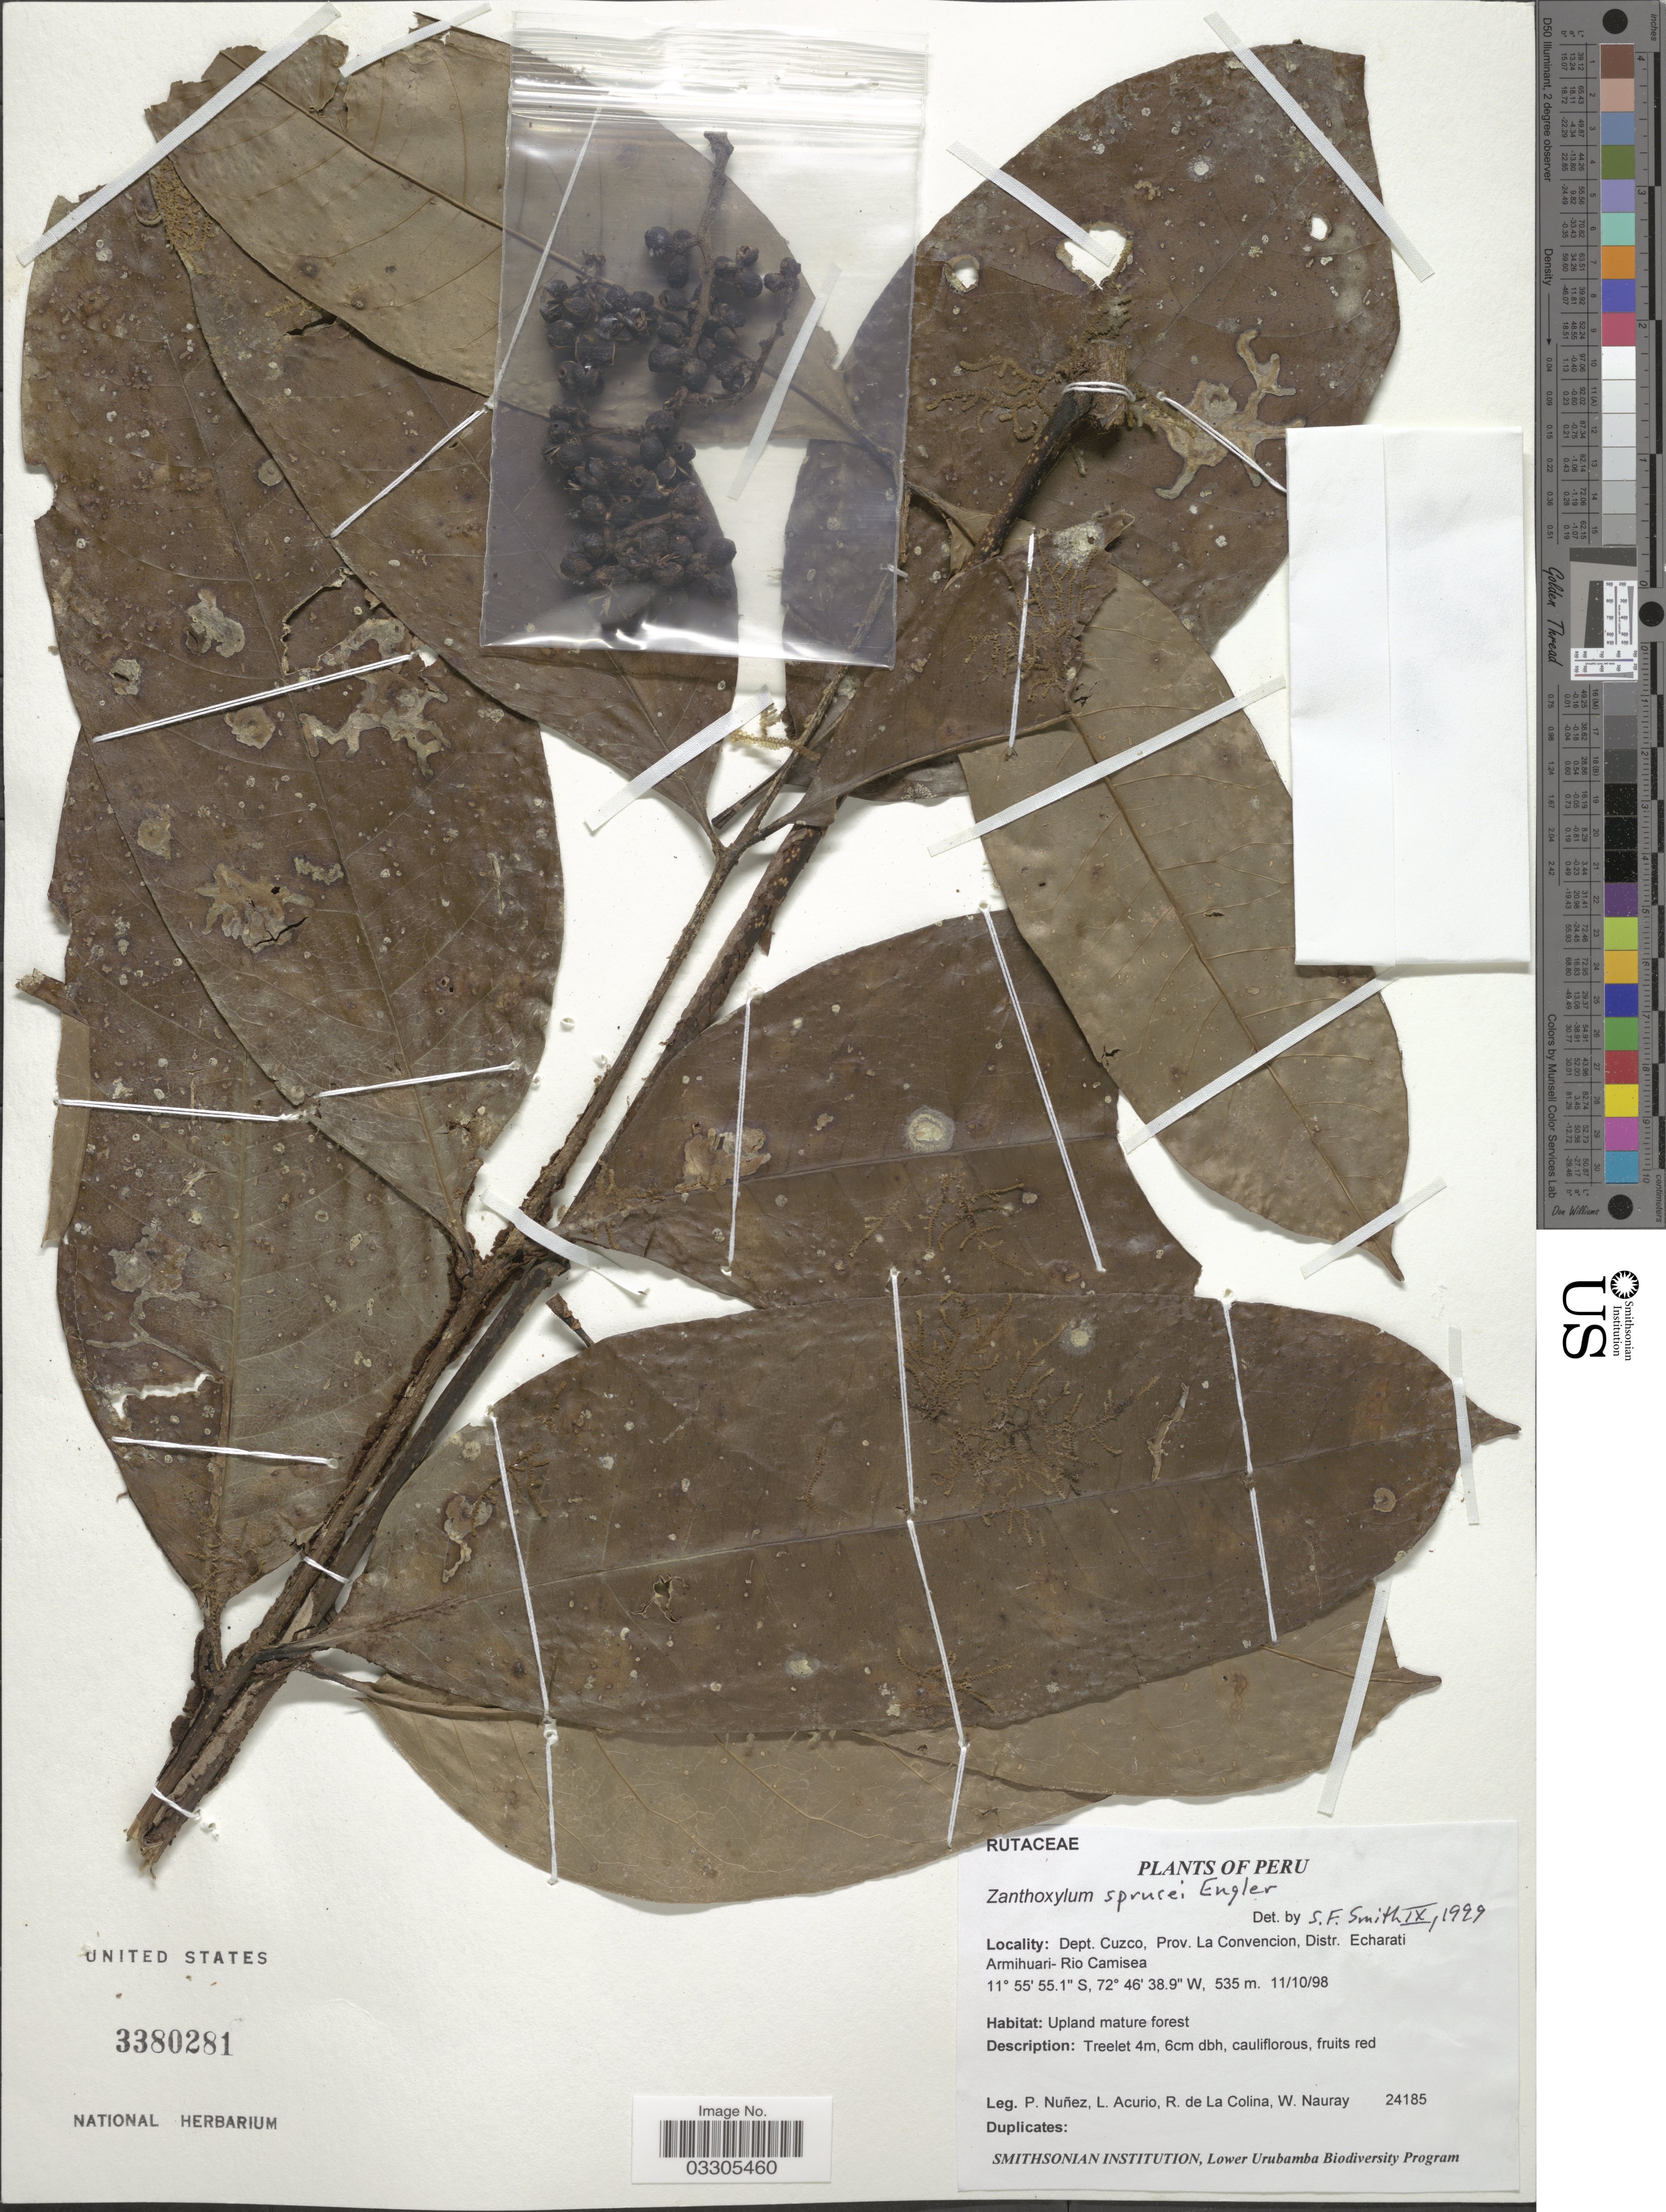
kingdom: Plantae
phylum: Tracheophyta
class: Magnoliopsida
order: Sapindales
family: Rutaceae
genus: Zanthoxylum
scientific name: Zanthoxylum sprucei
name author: Engl.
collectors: P. Nuñez V., L. Acurio, R. de La Colina & W. Nauray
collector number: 24185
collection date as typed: Transcribed d/m/y: 11/10/98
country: Peru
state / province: Cusco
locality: Dept. Cuzco, Prov. La Convencion, Distr. Echarati Armihuari-Rio Camisea.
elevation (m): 535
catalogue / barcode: US 3380281